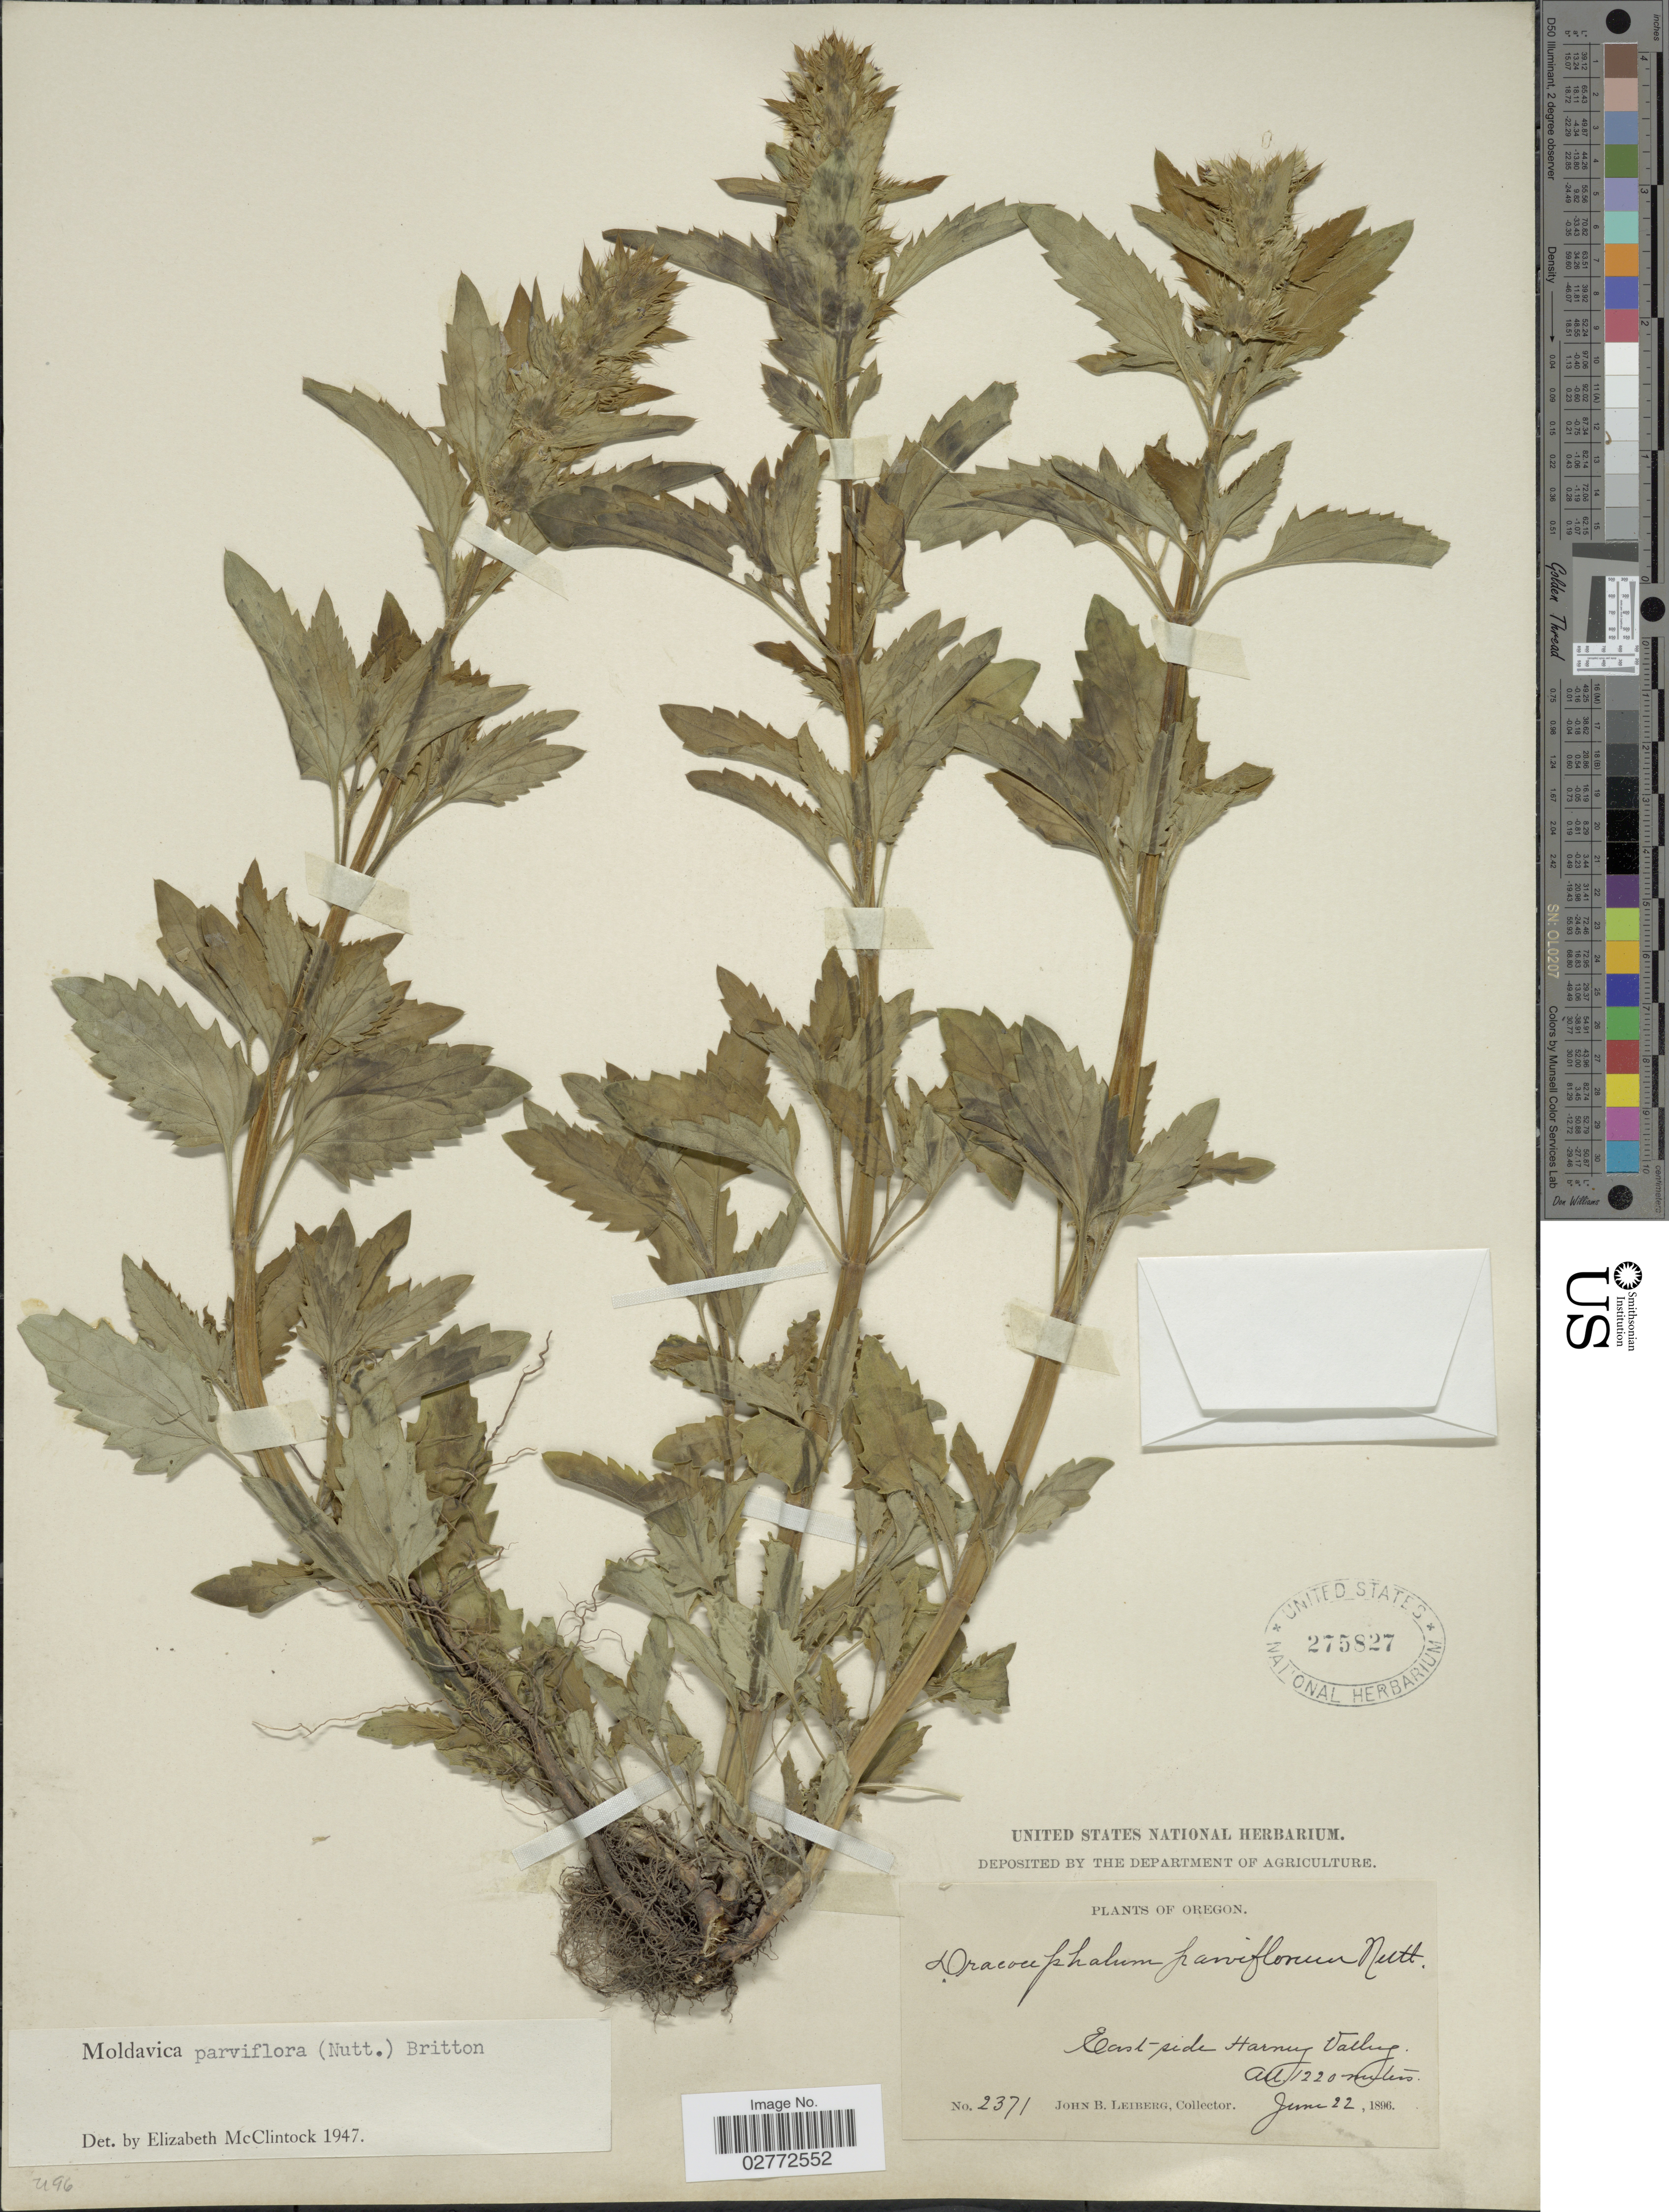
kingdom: Plantae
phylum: Tracheophyta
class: Magnoliopsida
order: Lamiales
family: Lamiaceae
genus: Dracocephalum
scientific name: Dracocephalum parviflorum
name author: Nutt.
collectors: J. Leiberg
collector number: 2371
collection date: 1896-06-22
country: United States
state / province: Oregon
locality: East-side Harney Valley.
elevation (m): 1220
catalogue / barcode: US 275827